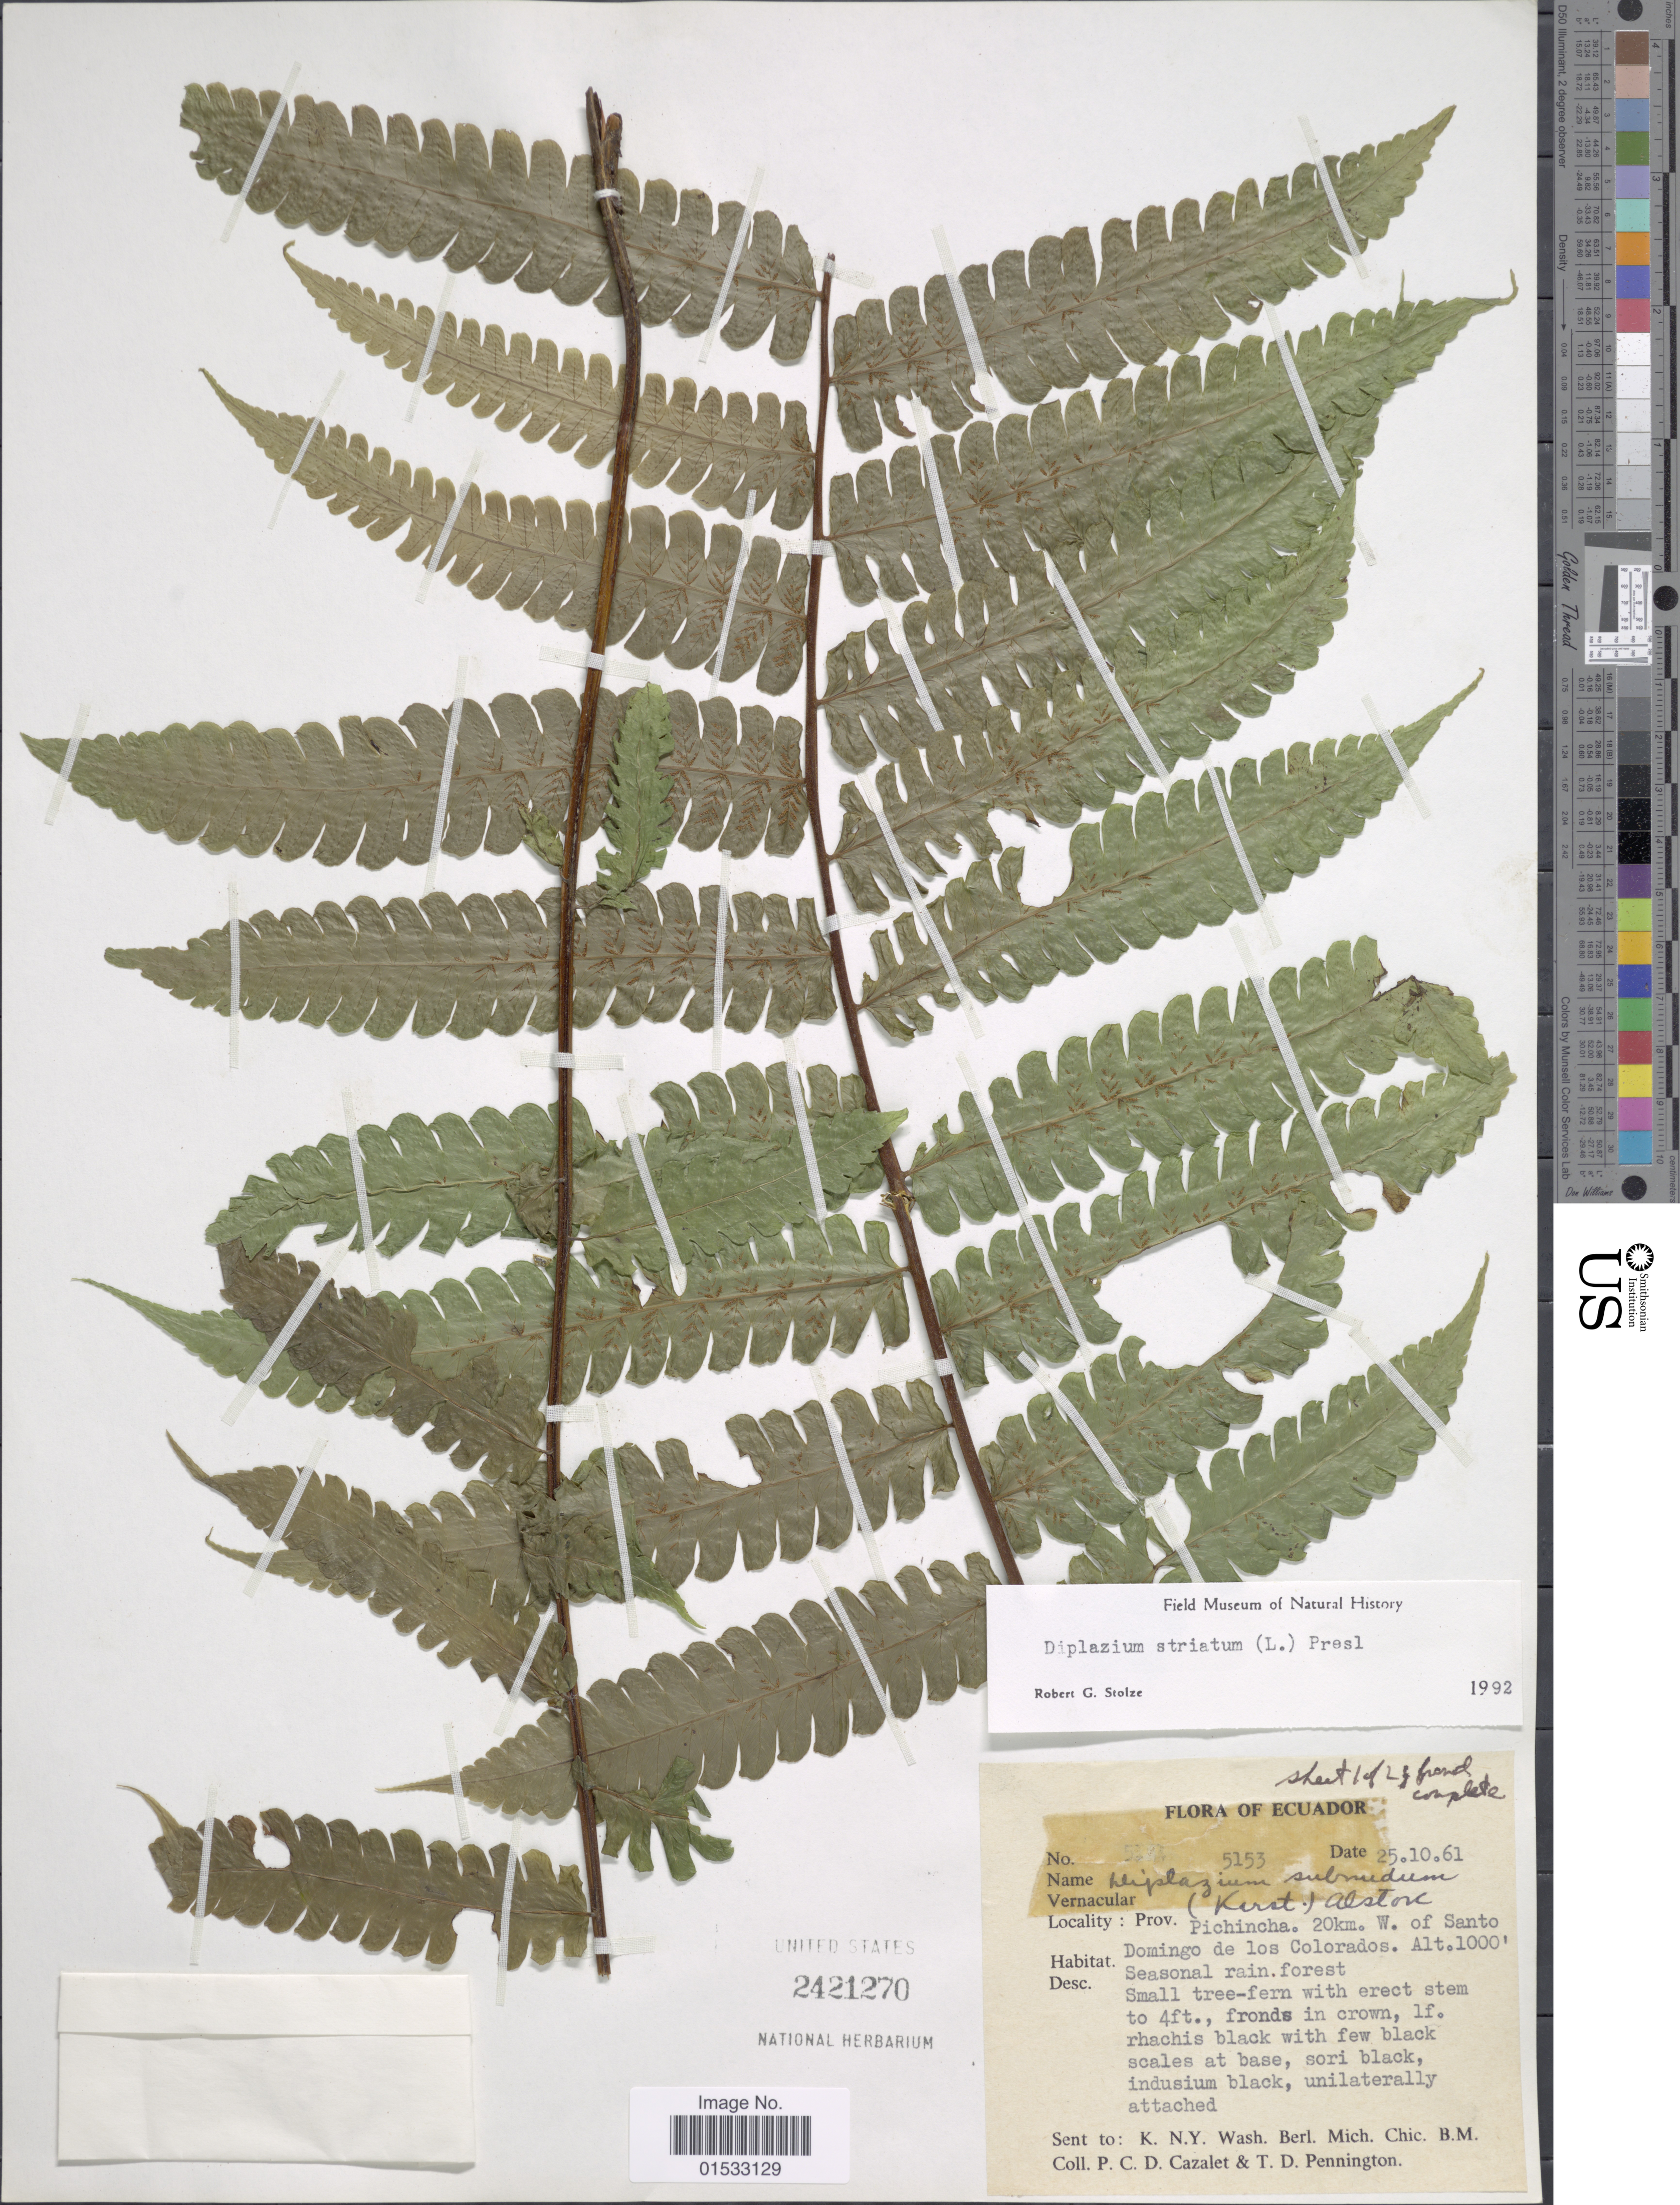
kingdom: Plantae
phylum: Tracheophyta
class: Polypodiopsida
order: Polypodiales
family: Athyriaceae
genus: Diplazium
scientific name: Diplazium striatum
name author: (L.) C. Presl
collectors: P. C. D. Cazalet & T. D. Pennington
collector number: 5153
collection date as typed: Transcribed d/m/y: 25/10/61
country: Ecuador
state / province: Pichincha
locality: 20 km W. of Santo Domingo de los Colorados.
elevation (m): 305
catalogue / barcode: US 2421270